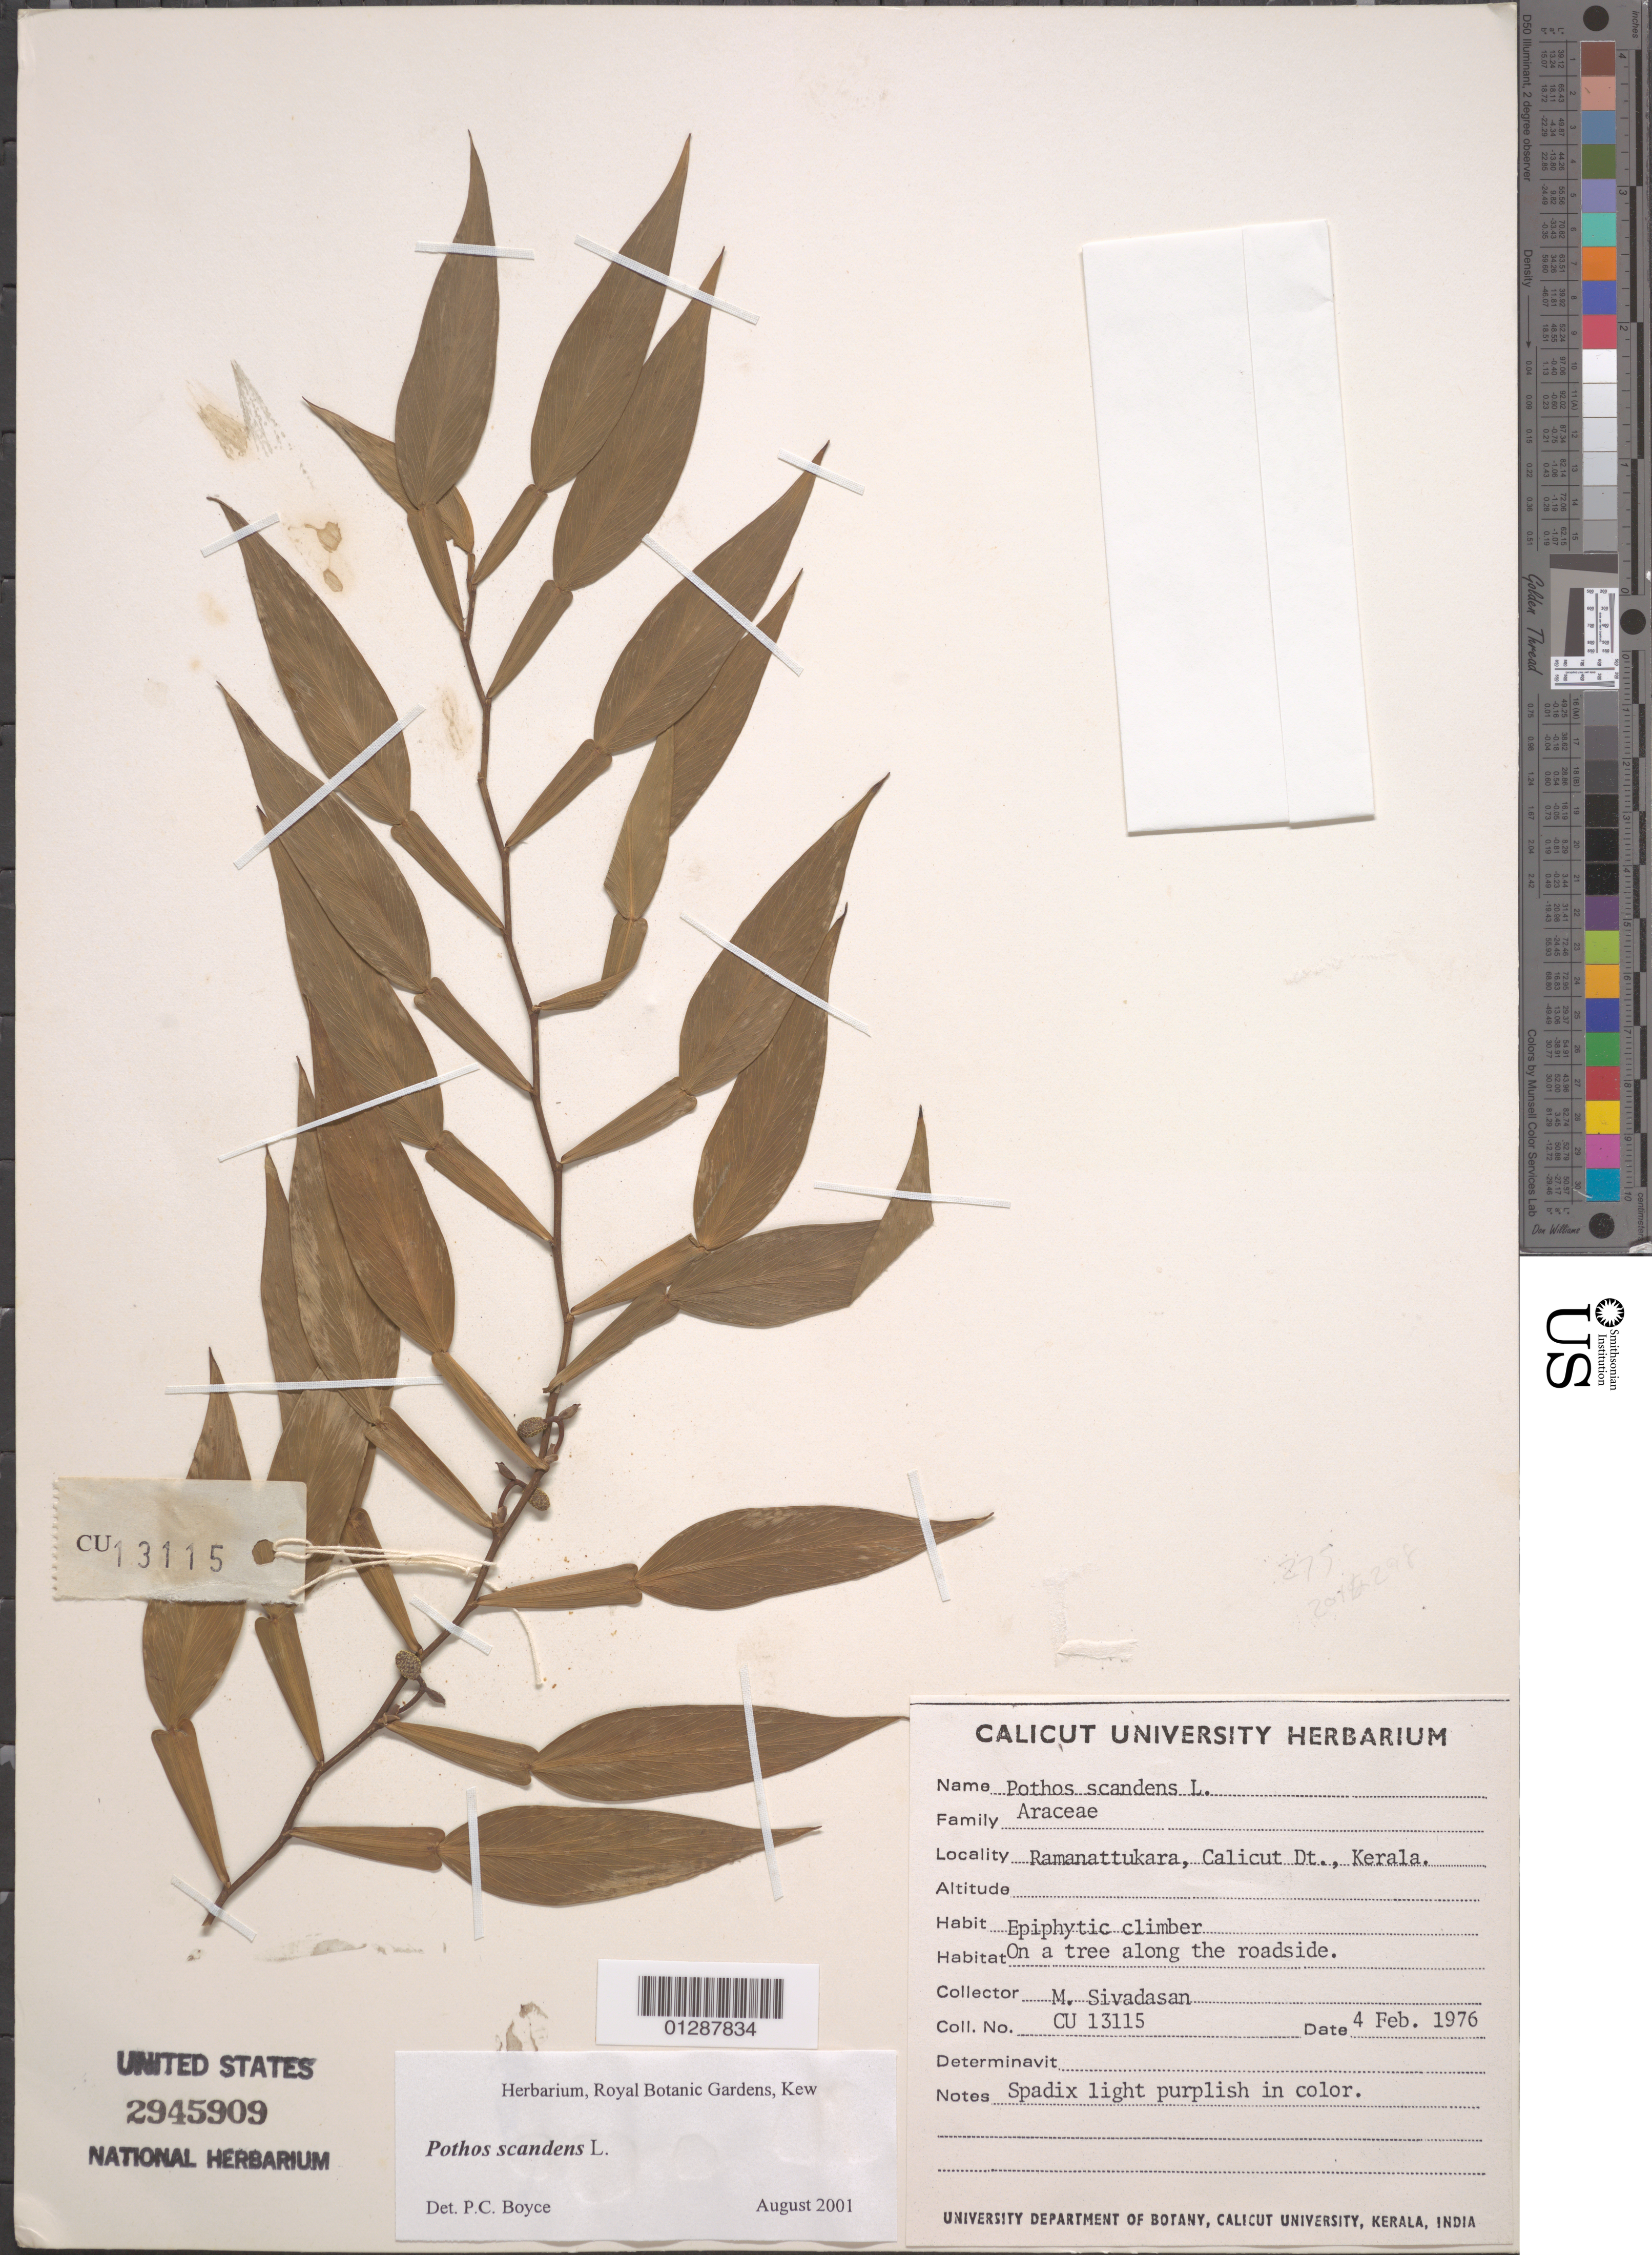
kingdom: Plantae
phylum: Tracheophyta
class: Liliopsida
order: Alismatales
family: Araceae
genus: Pothos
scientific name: Pothos scandens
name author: L.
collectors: M. Sivadasan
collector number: CU 13115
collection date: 1976-02-04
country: India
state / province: Kerala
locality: Rmanattukara, Calicut Dt. Along the roadside.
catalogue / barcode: US 2945909